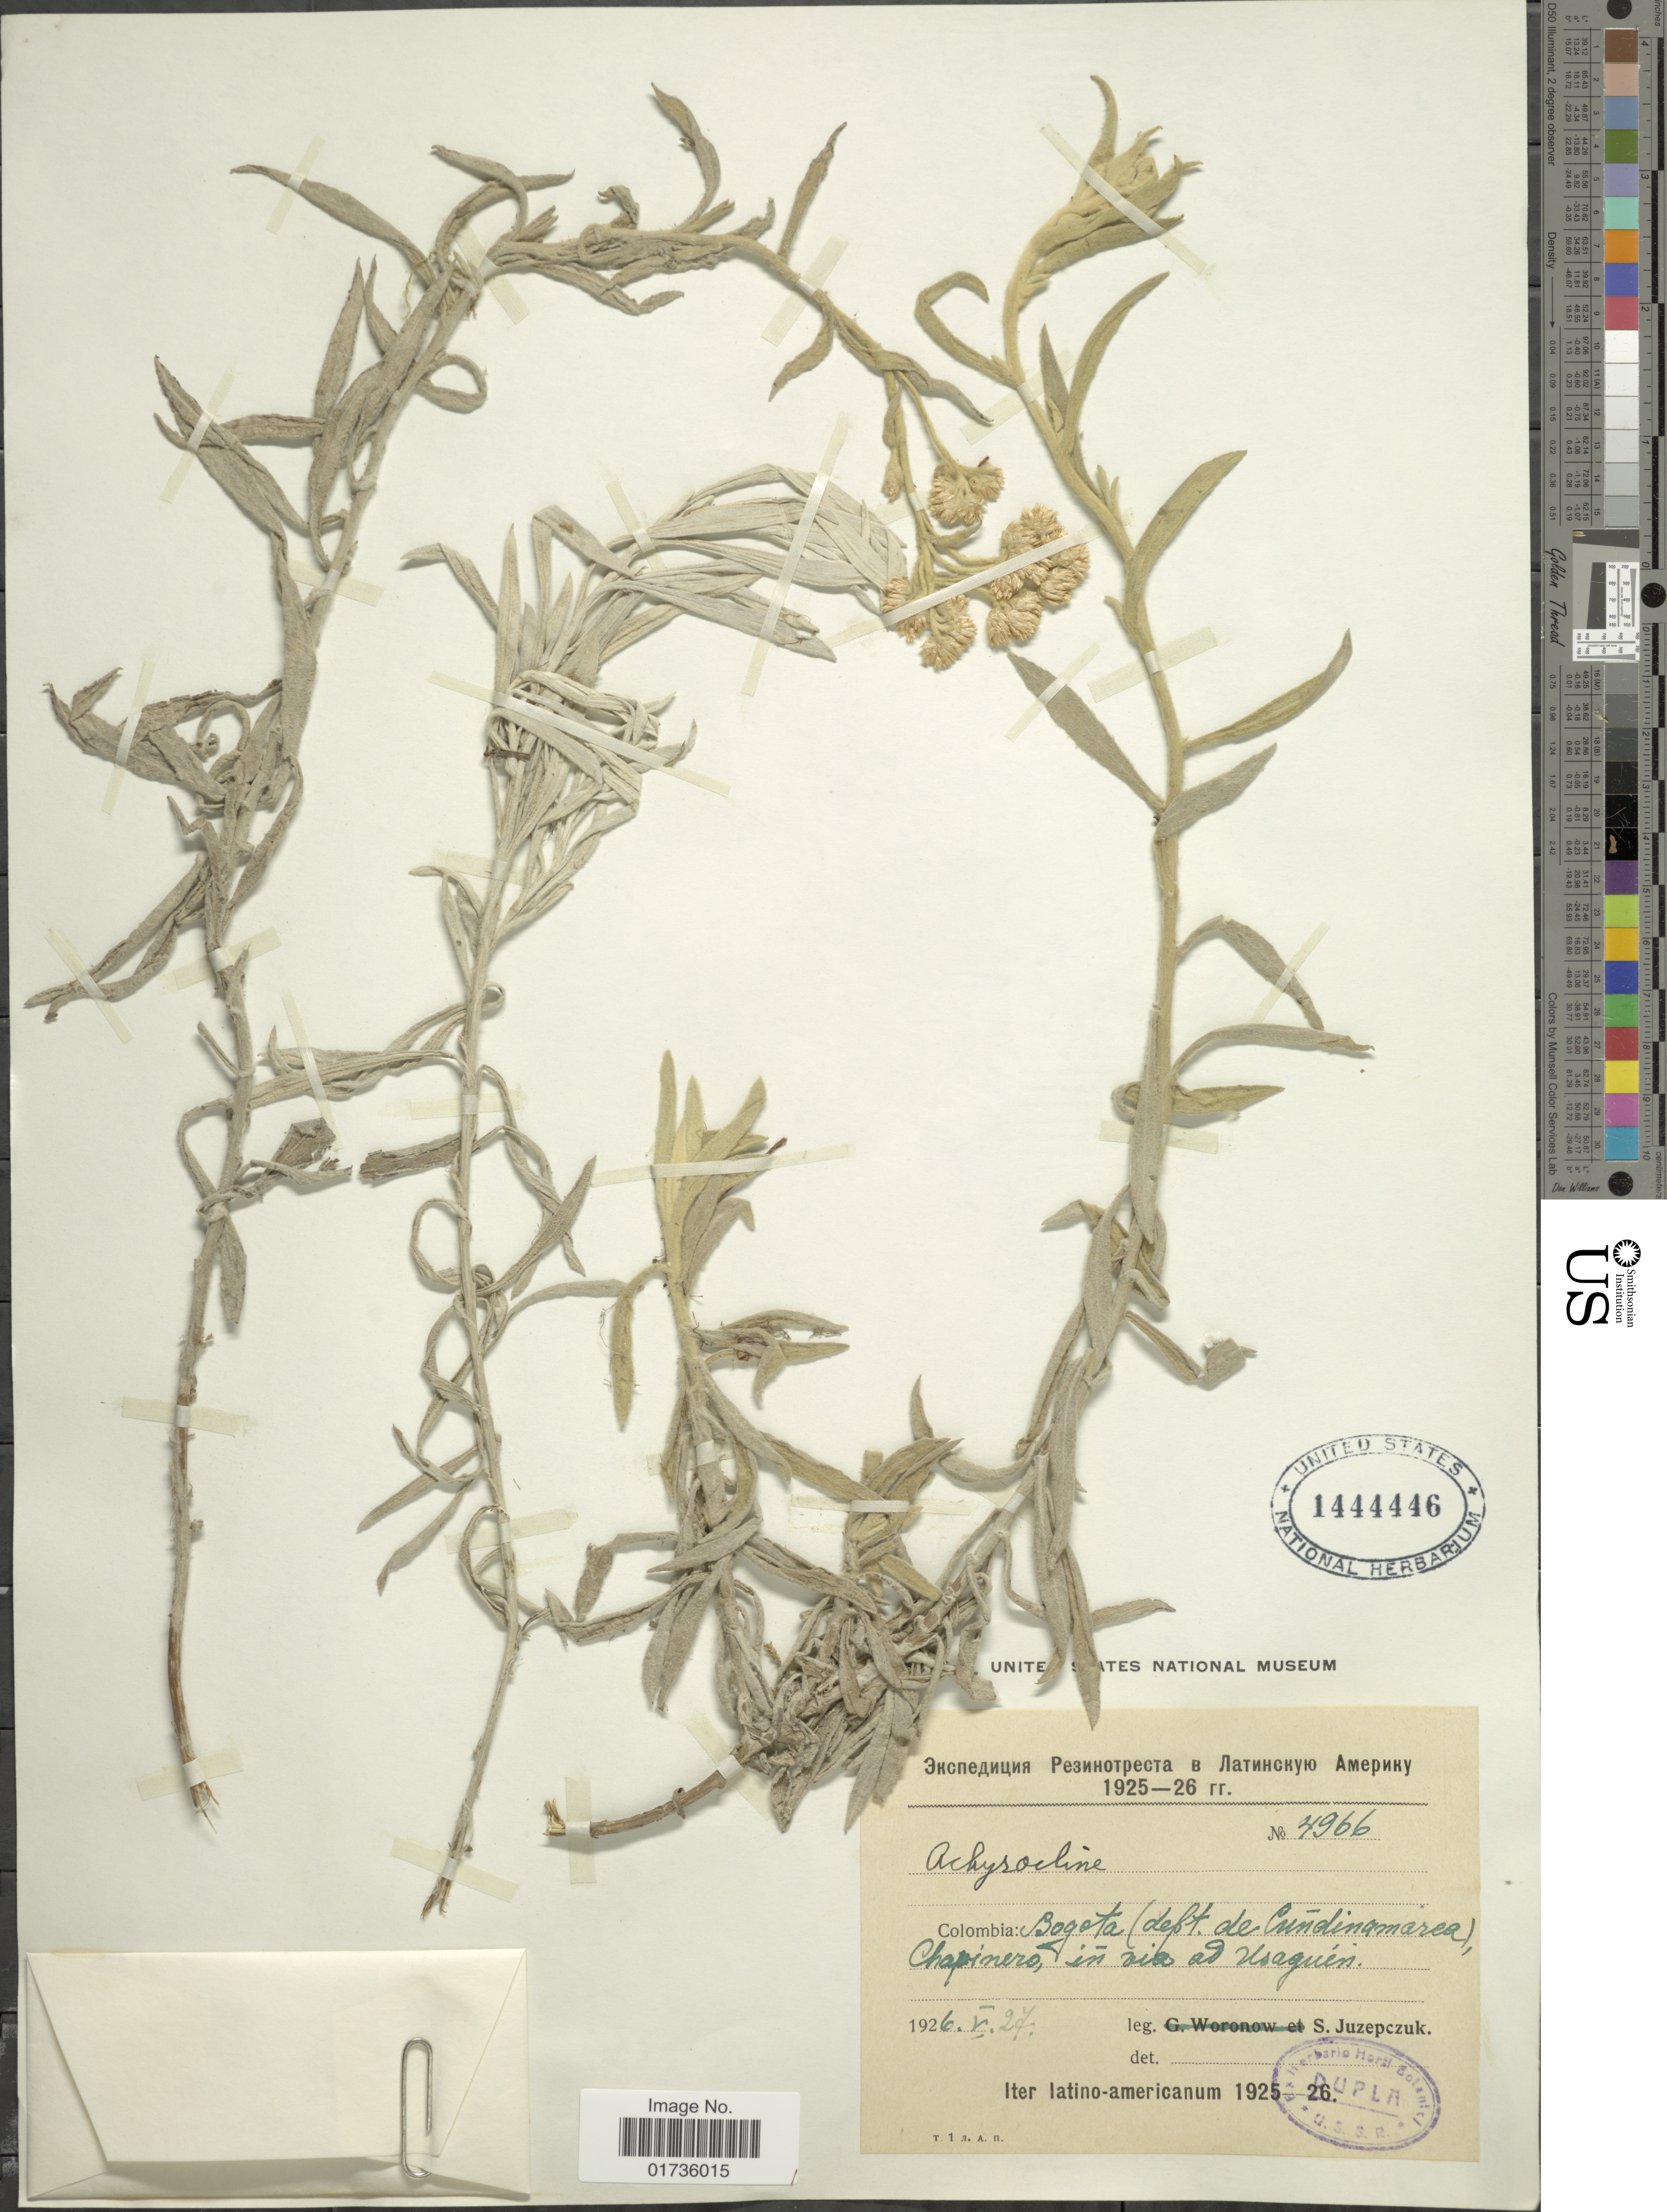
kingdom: Plantae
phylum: Tracheophyta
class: Magnoliopsida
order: Asterales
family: Asteraceae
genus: Achyrocline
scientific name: Achyrocline sp.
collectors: S. V. Juzepczuk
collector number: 4966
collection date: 1926-05-27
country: Colombia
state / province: Cundinamarca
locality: Bogota (dept. de Cundinamarca) Chapineo, in via ad Usaquén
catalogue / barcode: US 1444446